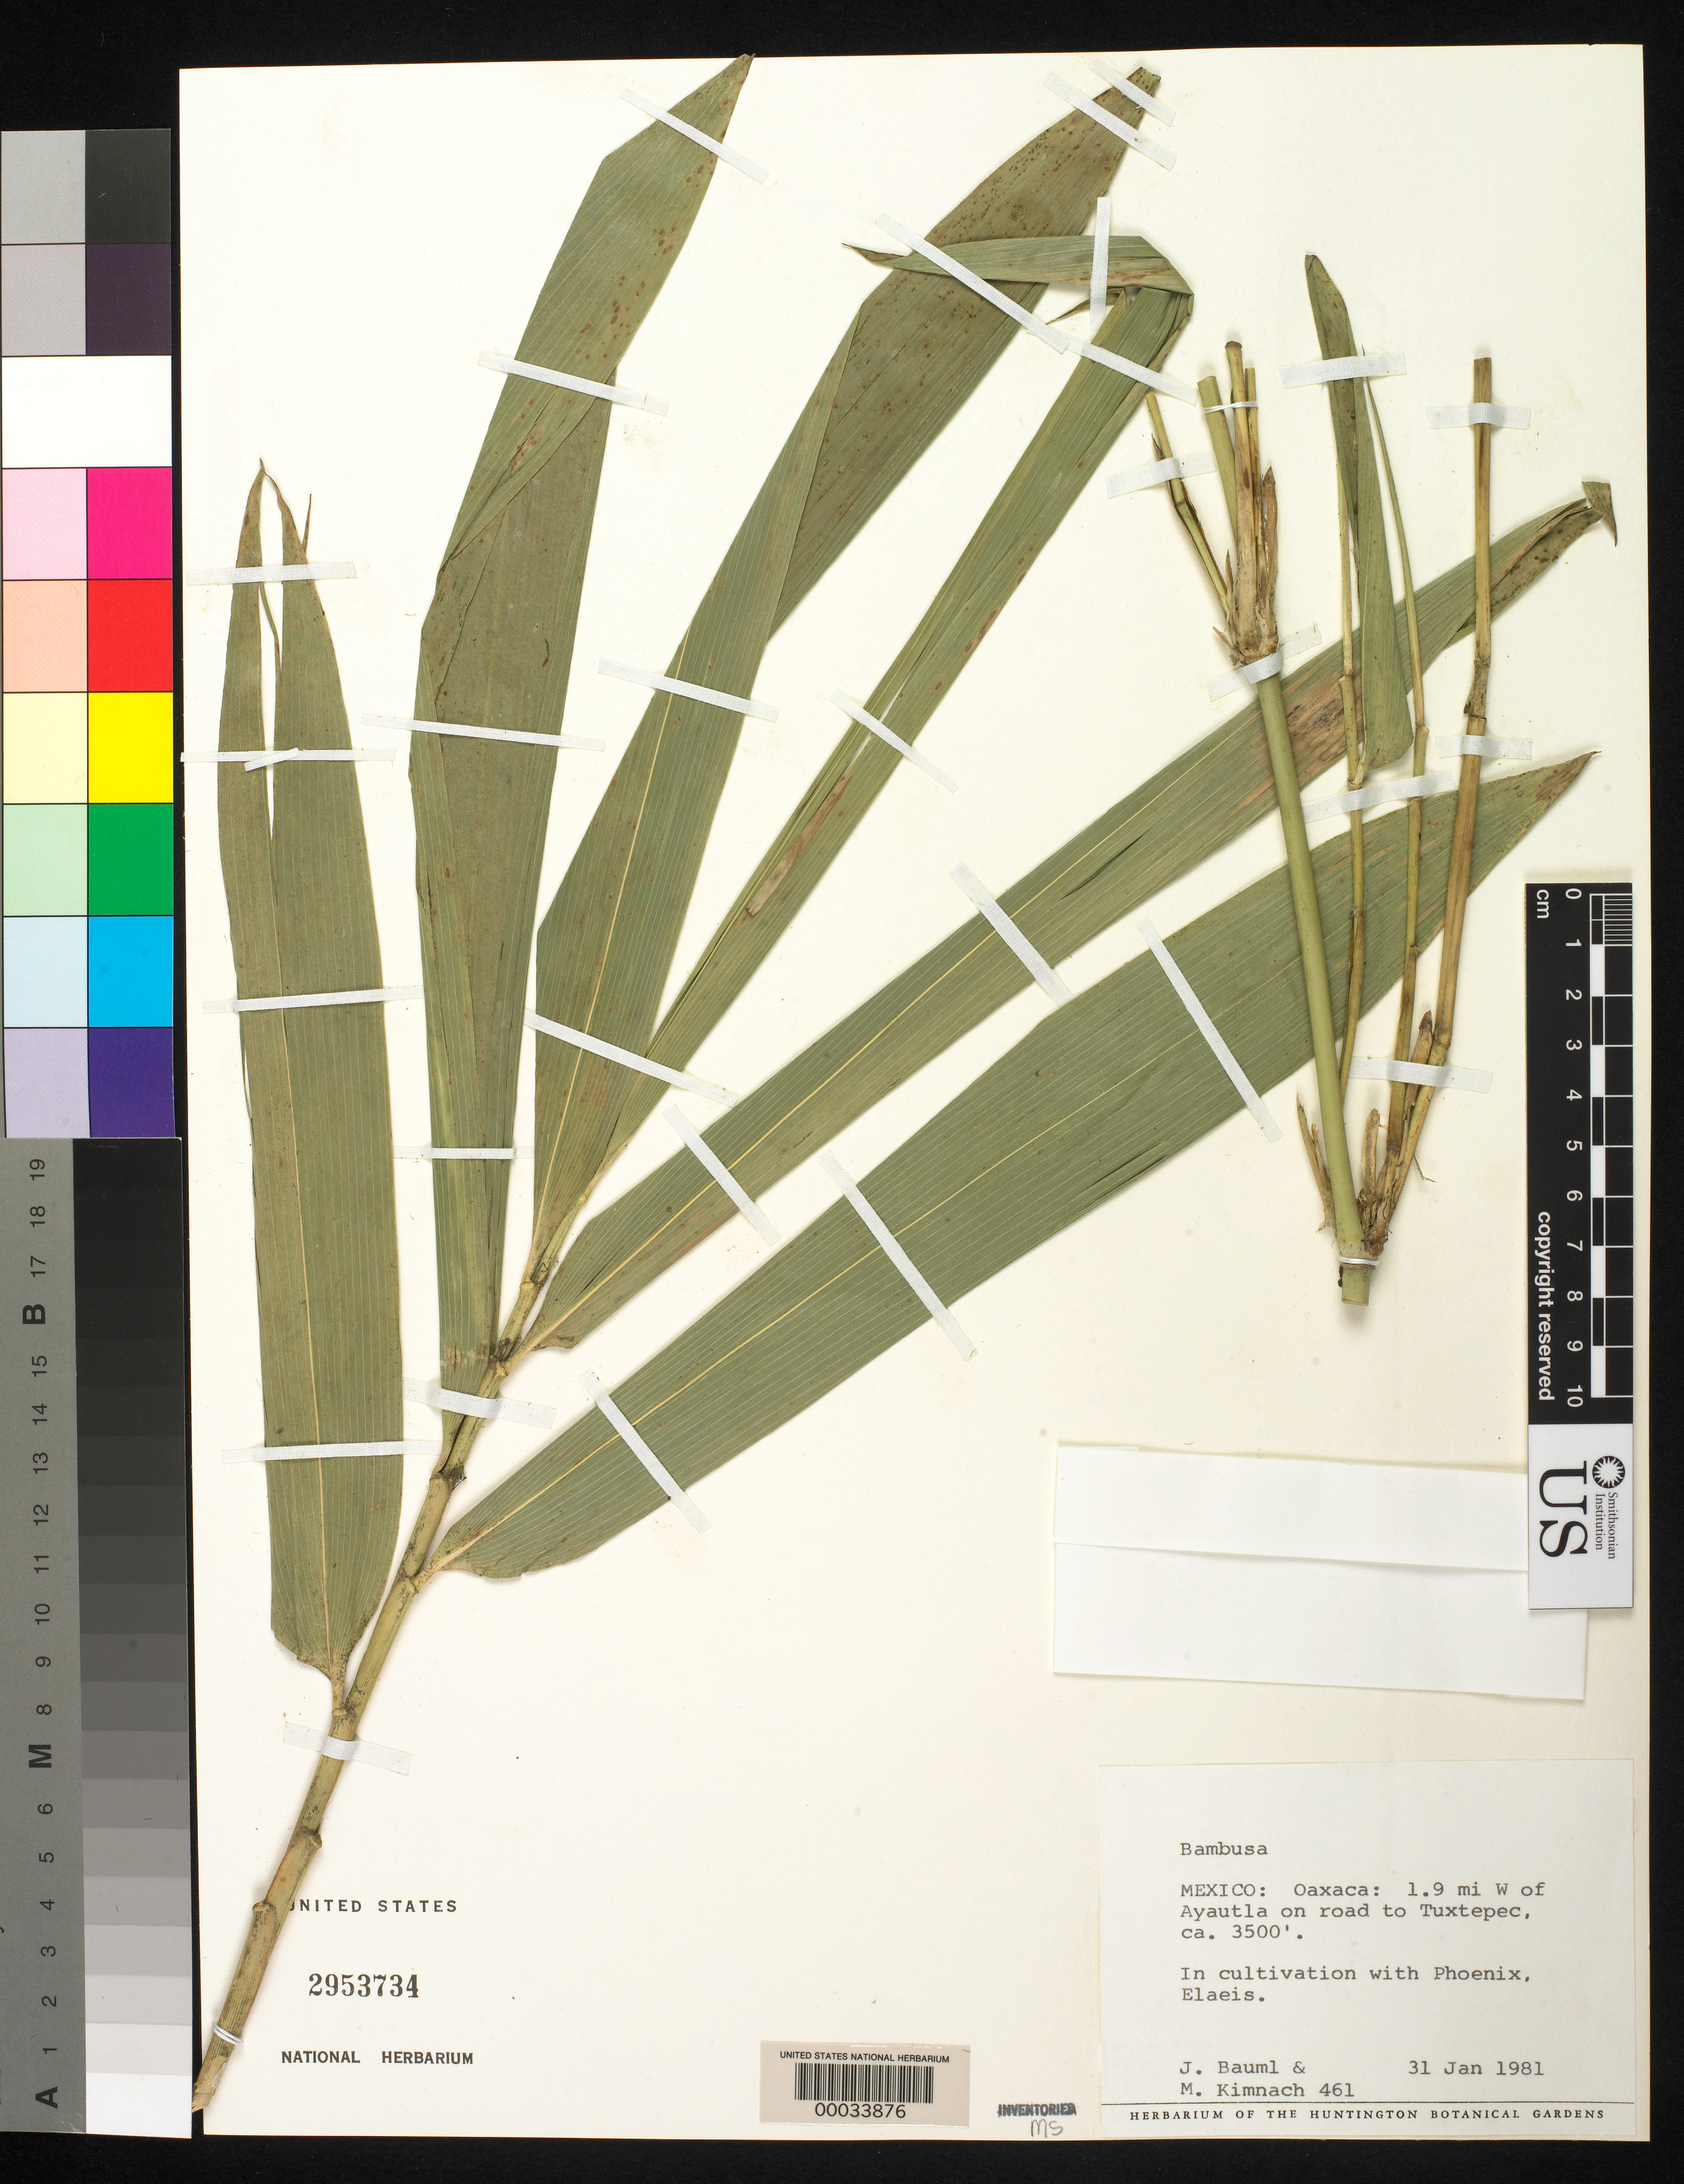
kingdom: Plantae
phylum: Tracheophyta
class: Liliopsida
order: Poales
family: Poaceae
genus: Bambusa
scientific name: Bambusa sp.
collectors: J. Bauml & M. W. Kimnach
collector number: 461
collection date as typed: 31 Jan 1981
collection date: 1981-01-31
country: Mexico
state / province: Oaxaca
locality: Tuxtepec, ayautla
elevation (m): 1067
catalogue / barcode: US 2953734